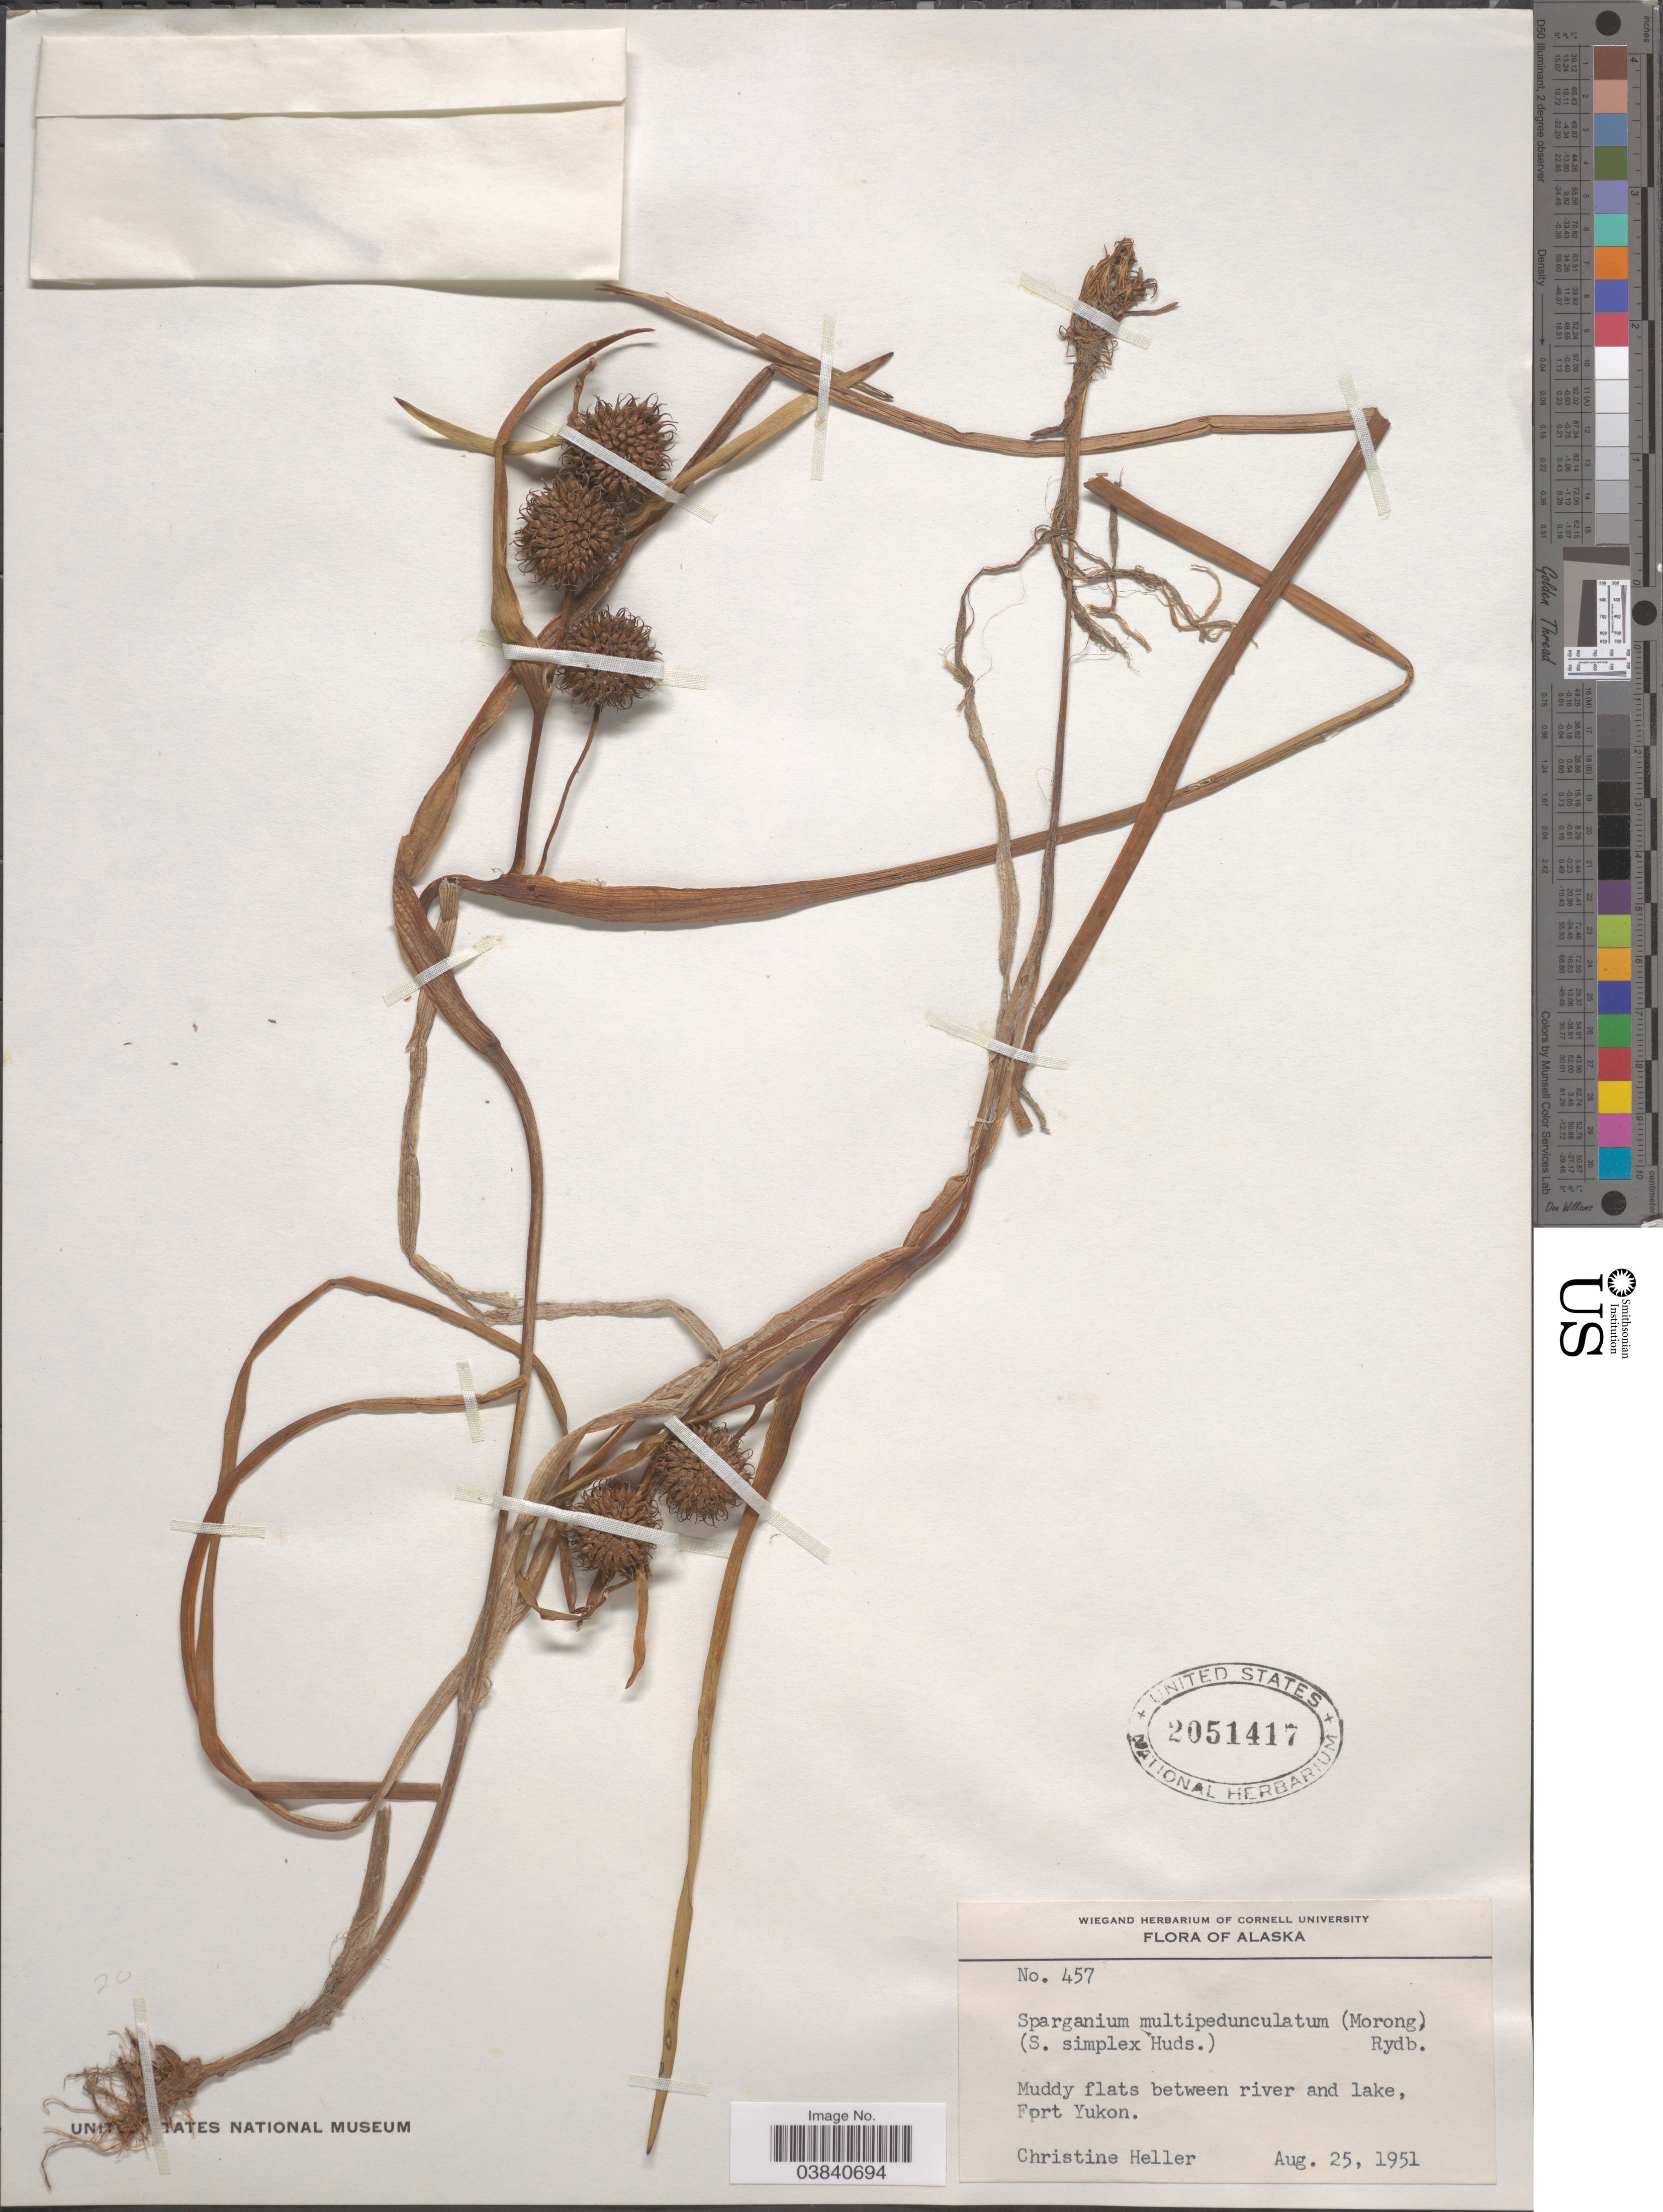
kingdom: Plantae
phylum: Tracheophyta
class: Liliopsida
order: Poales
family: Typhaceae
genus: Sparganium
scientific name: Sparganium simplex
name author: Huds.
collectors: C. Heller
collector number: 457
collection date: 1951-08-25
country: United States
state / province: Alaska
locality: Muddy flats between river and lake, Fort Yukon.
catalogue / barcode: US 2051417